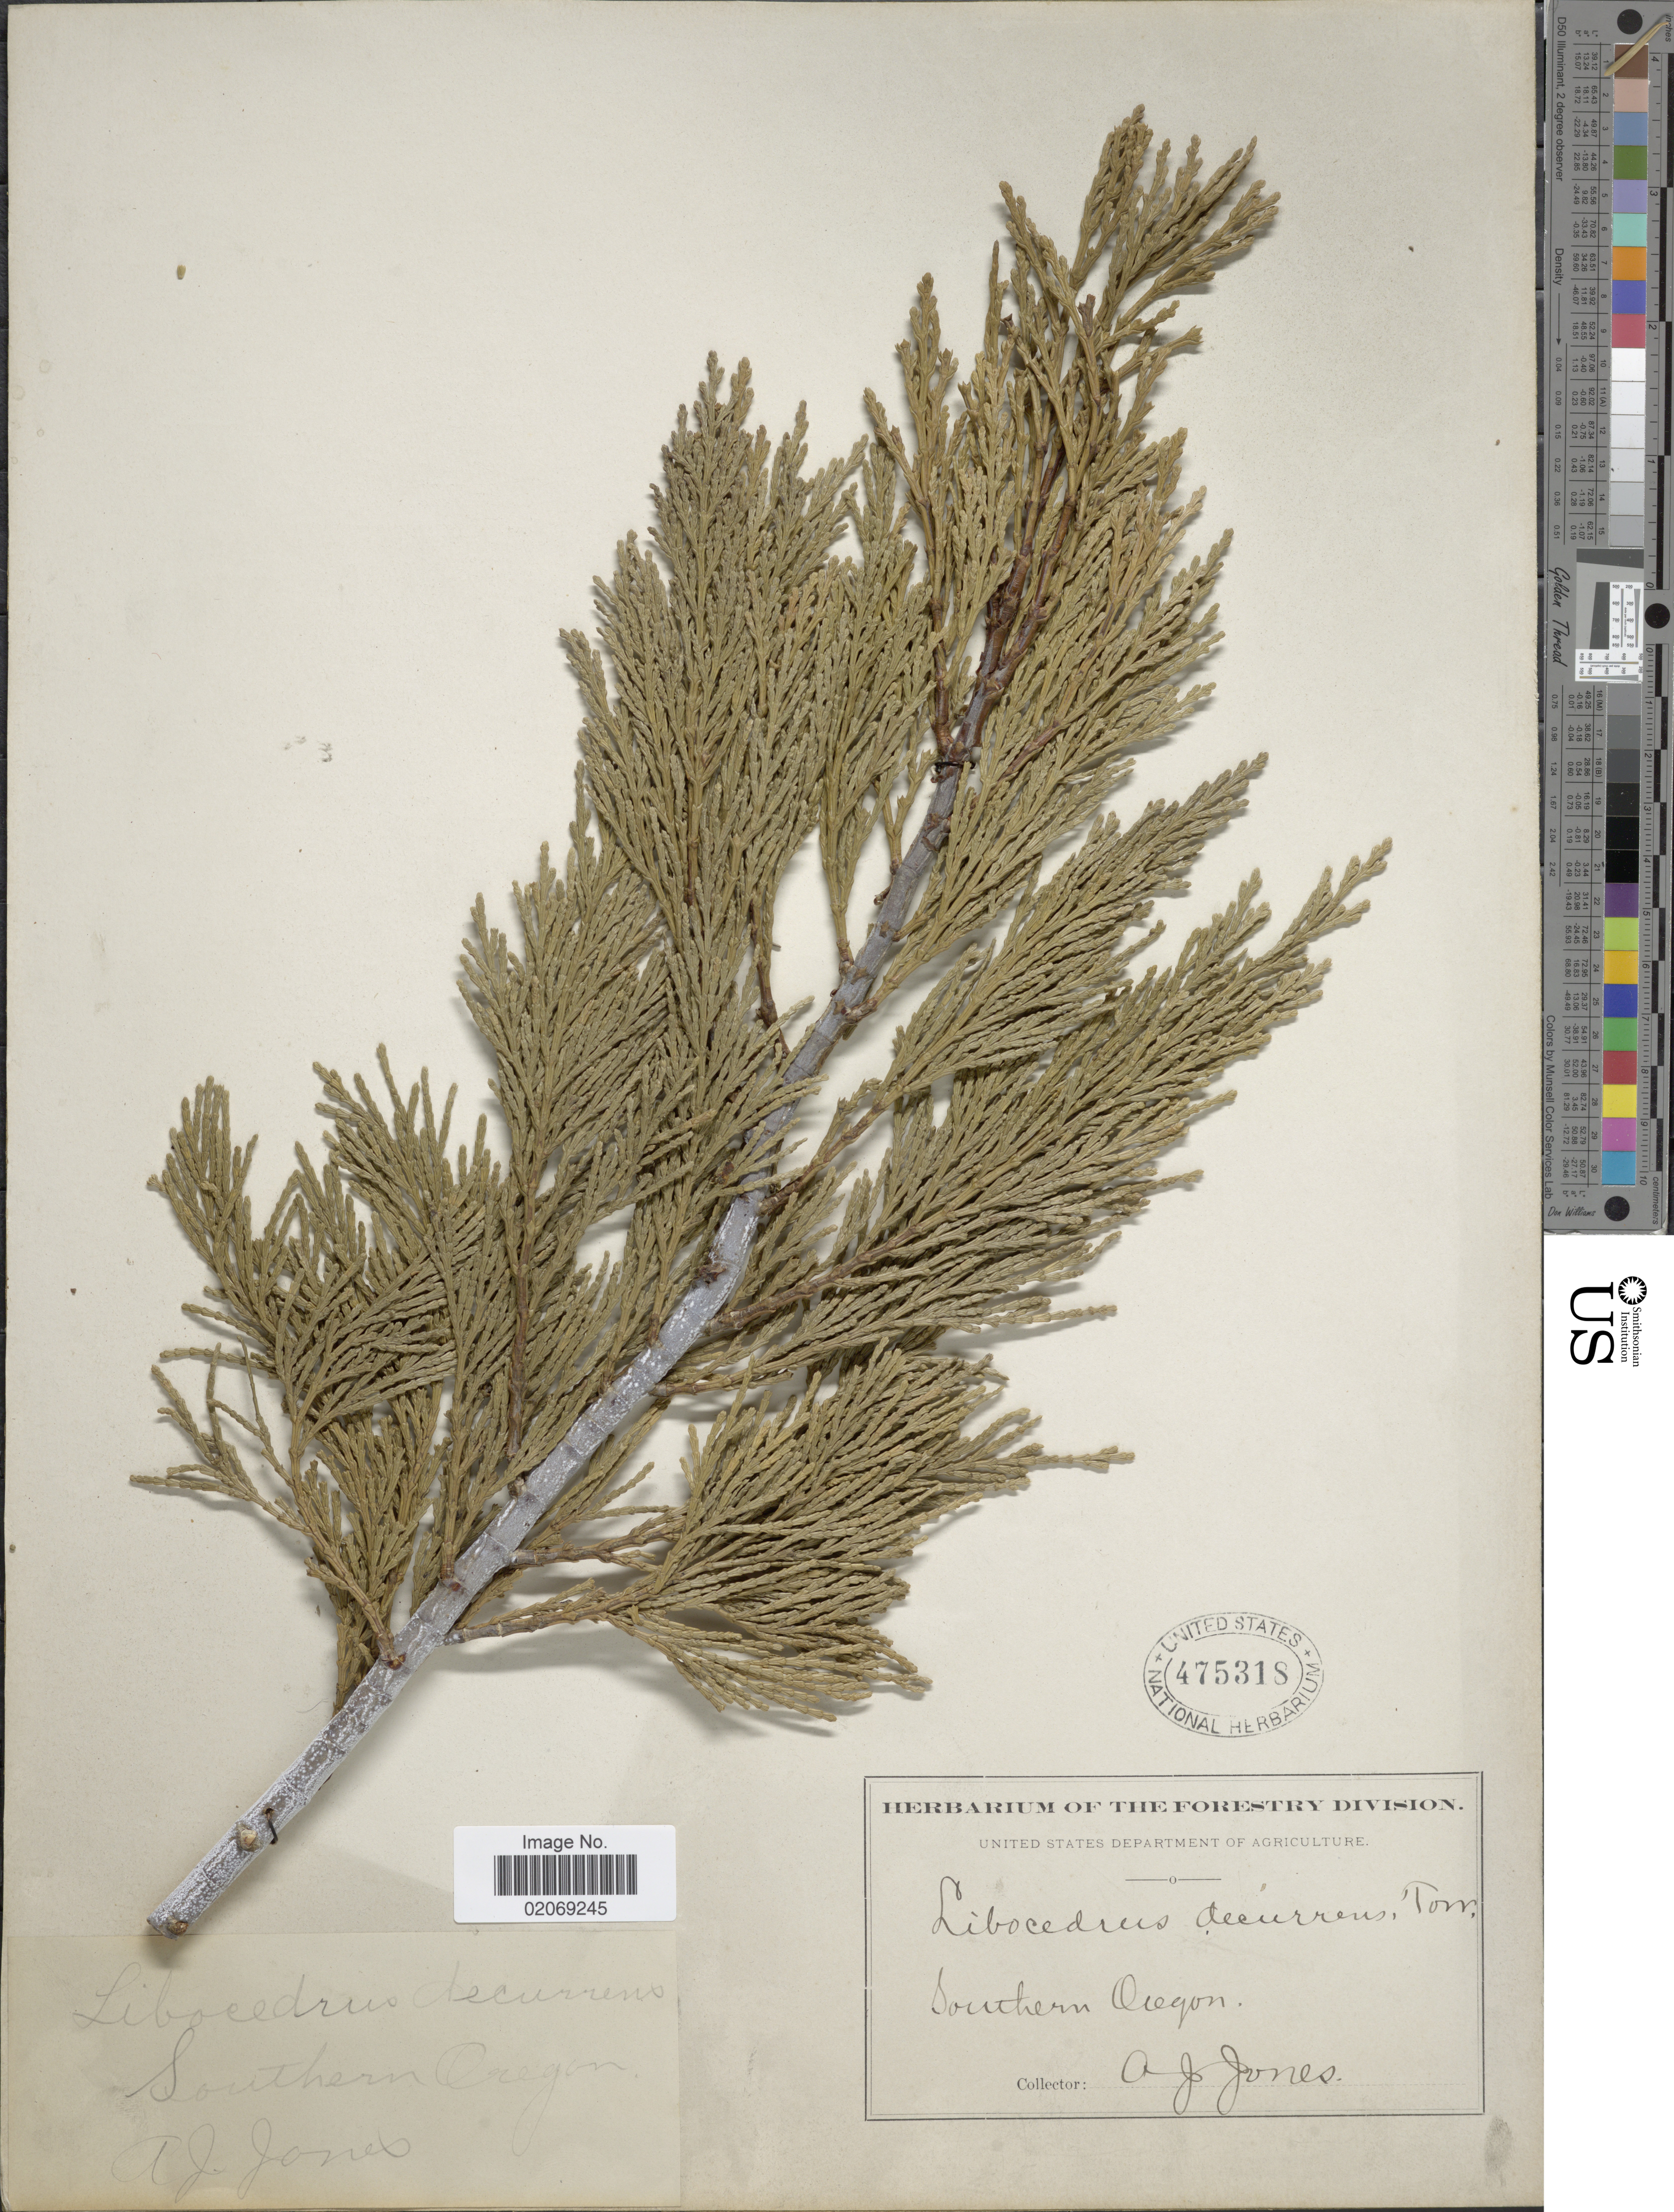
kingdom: Plantae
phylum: Tracheophyta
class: Pinopsida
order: Pinales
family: Cupressaceae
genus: Libocedrus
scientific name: Libocedrus decurrens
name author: Torr.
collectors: A. Jones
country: United States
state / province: Oregon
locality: Southern Oregon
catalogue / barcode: US 475318